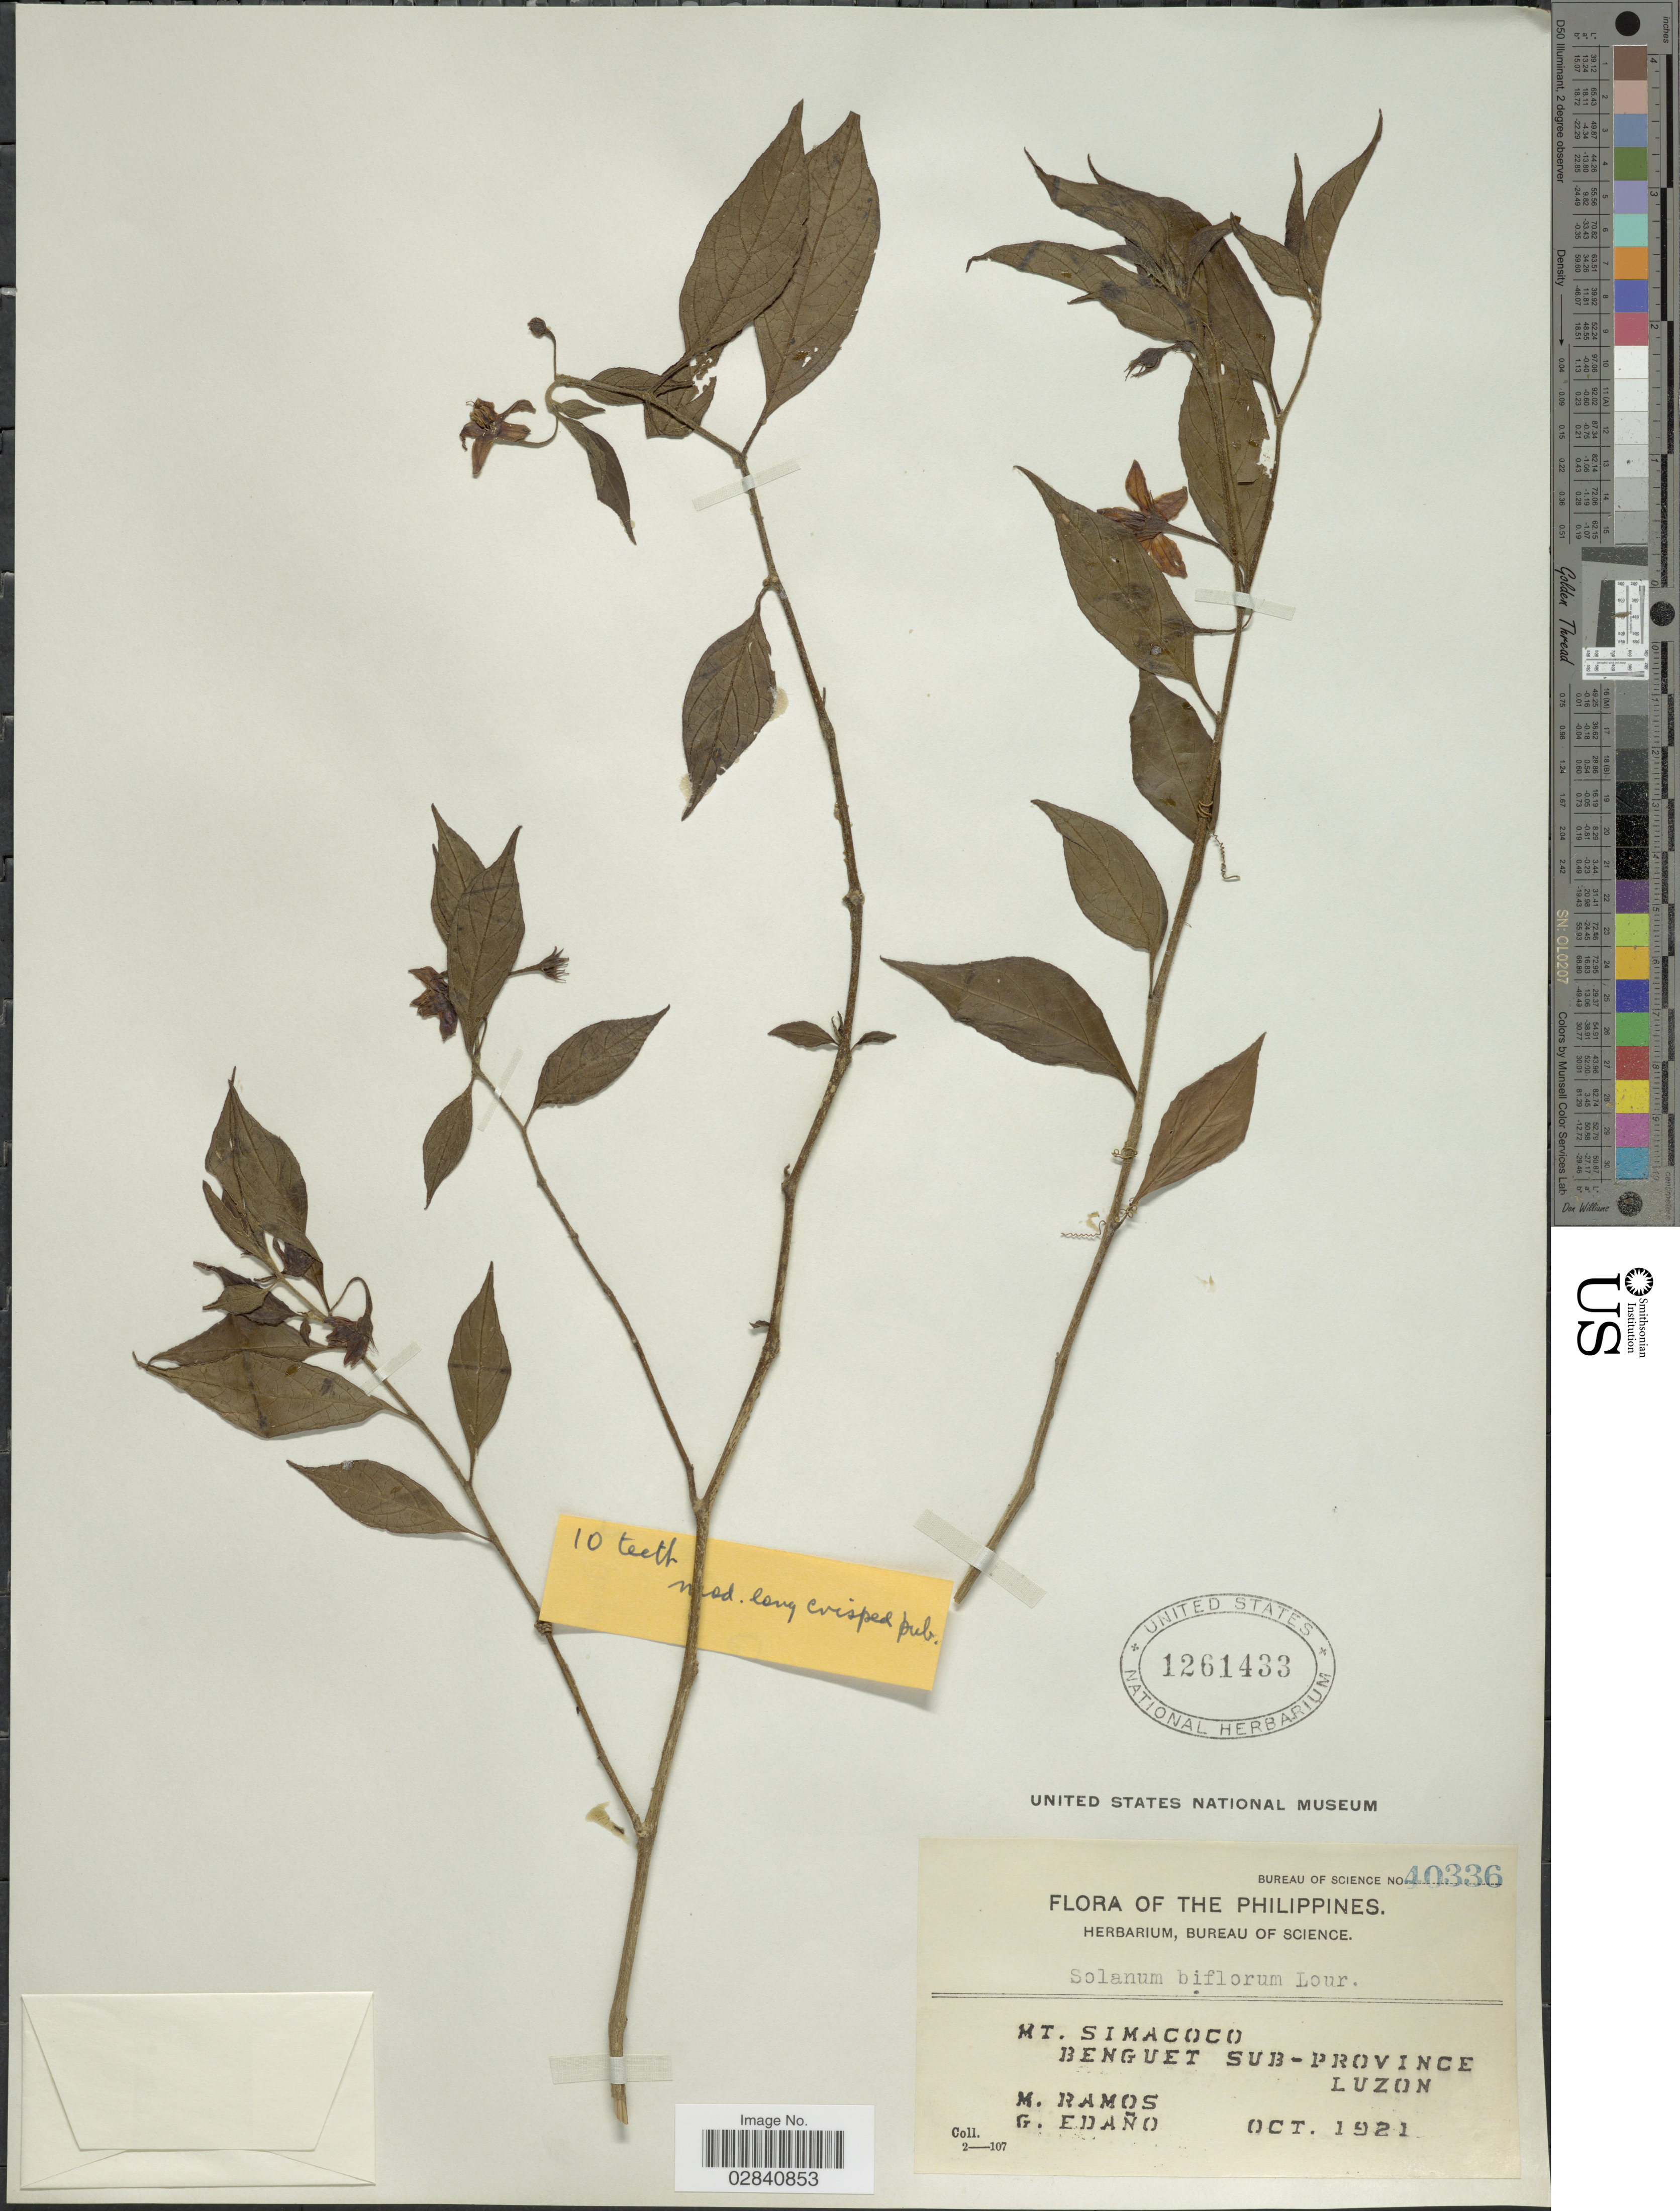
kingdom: Plantae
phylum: Tracheophyta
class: Magnoliopsida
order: Solanales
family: Solanaceae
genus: Lycianthes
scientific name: Lycianthes biflora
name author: (Lour.) Bitter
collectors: M. Ramos & G. Edaño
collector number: Bureau of Science 40336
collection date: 1921-10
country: Philippines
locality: Mt. Simacoco, Benguet Sub-province, Luzon.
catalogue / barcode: US 1261433